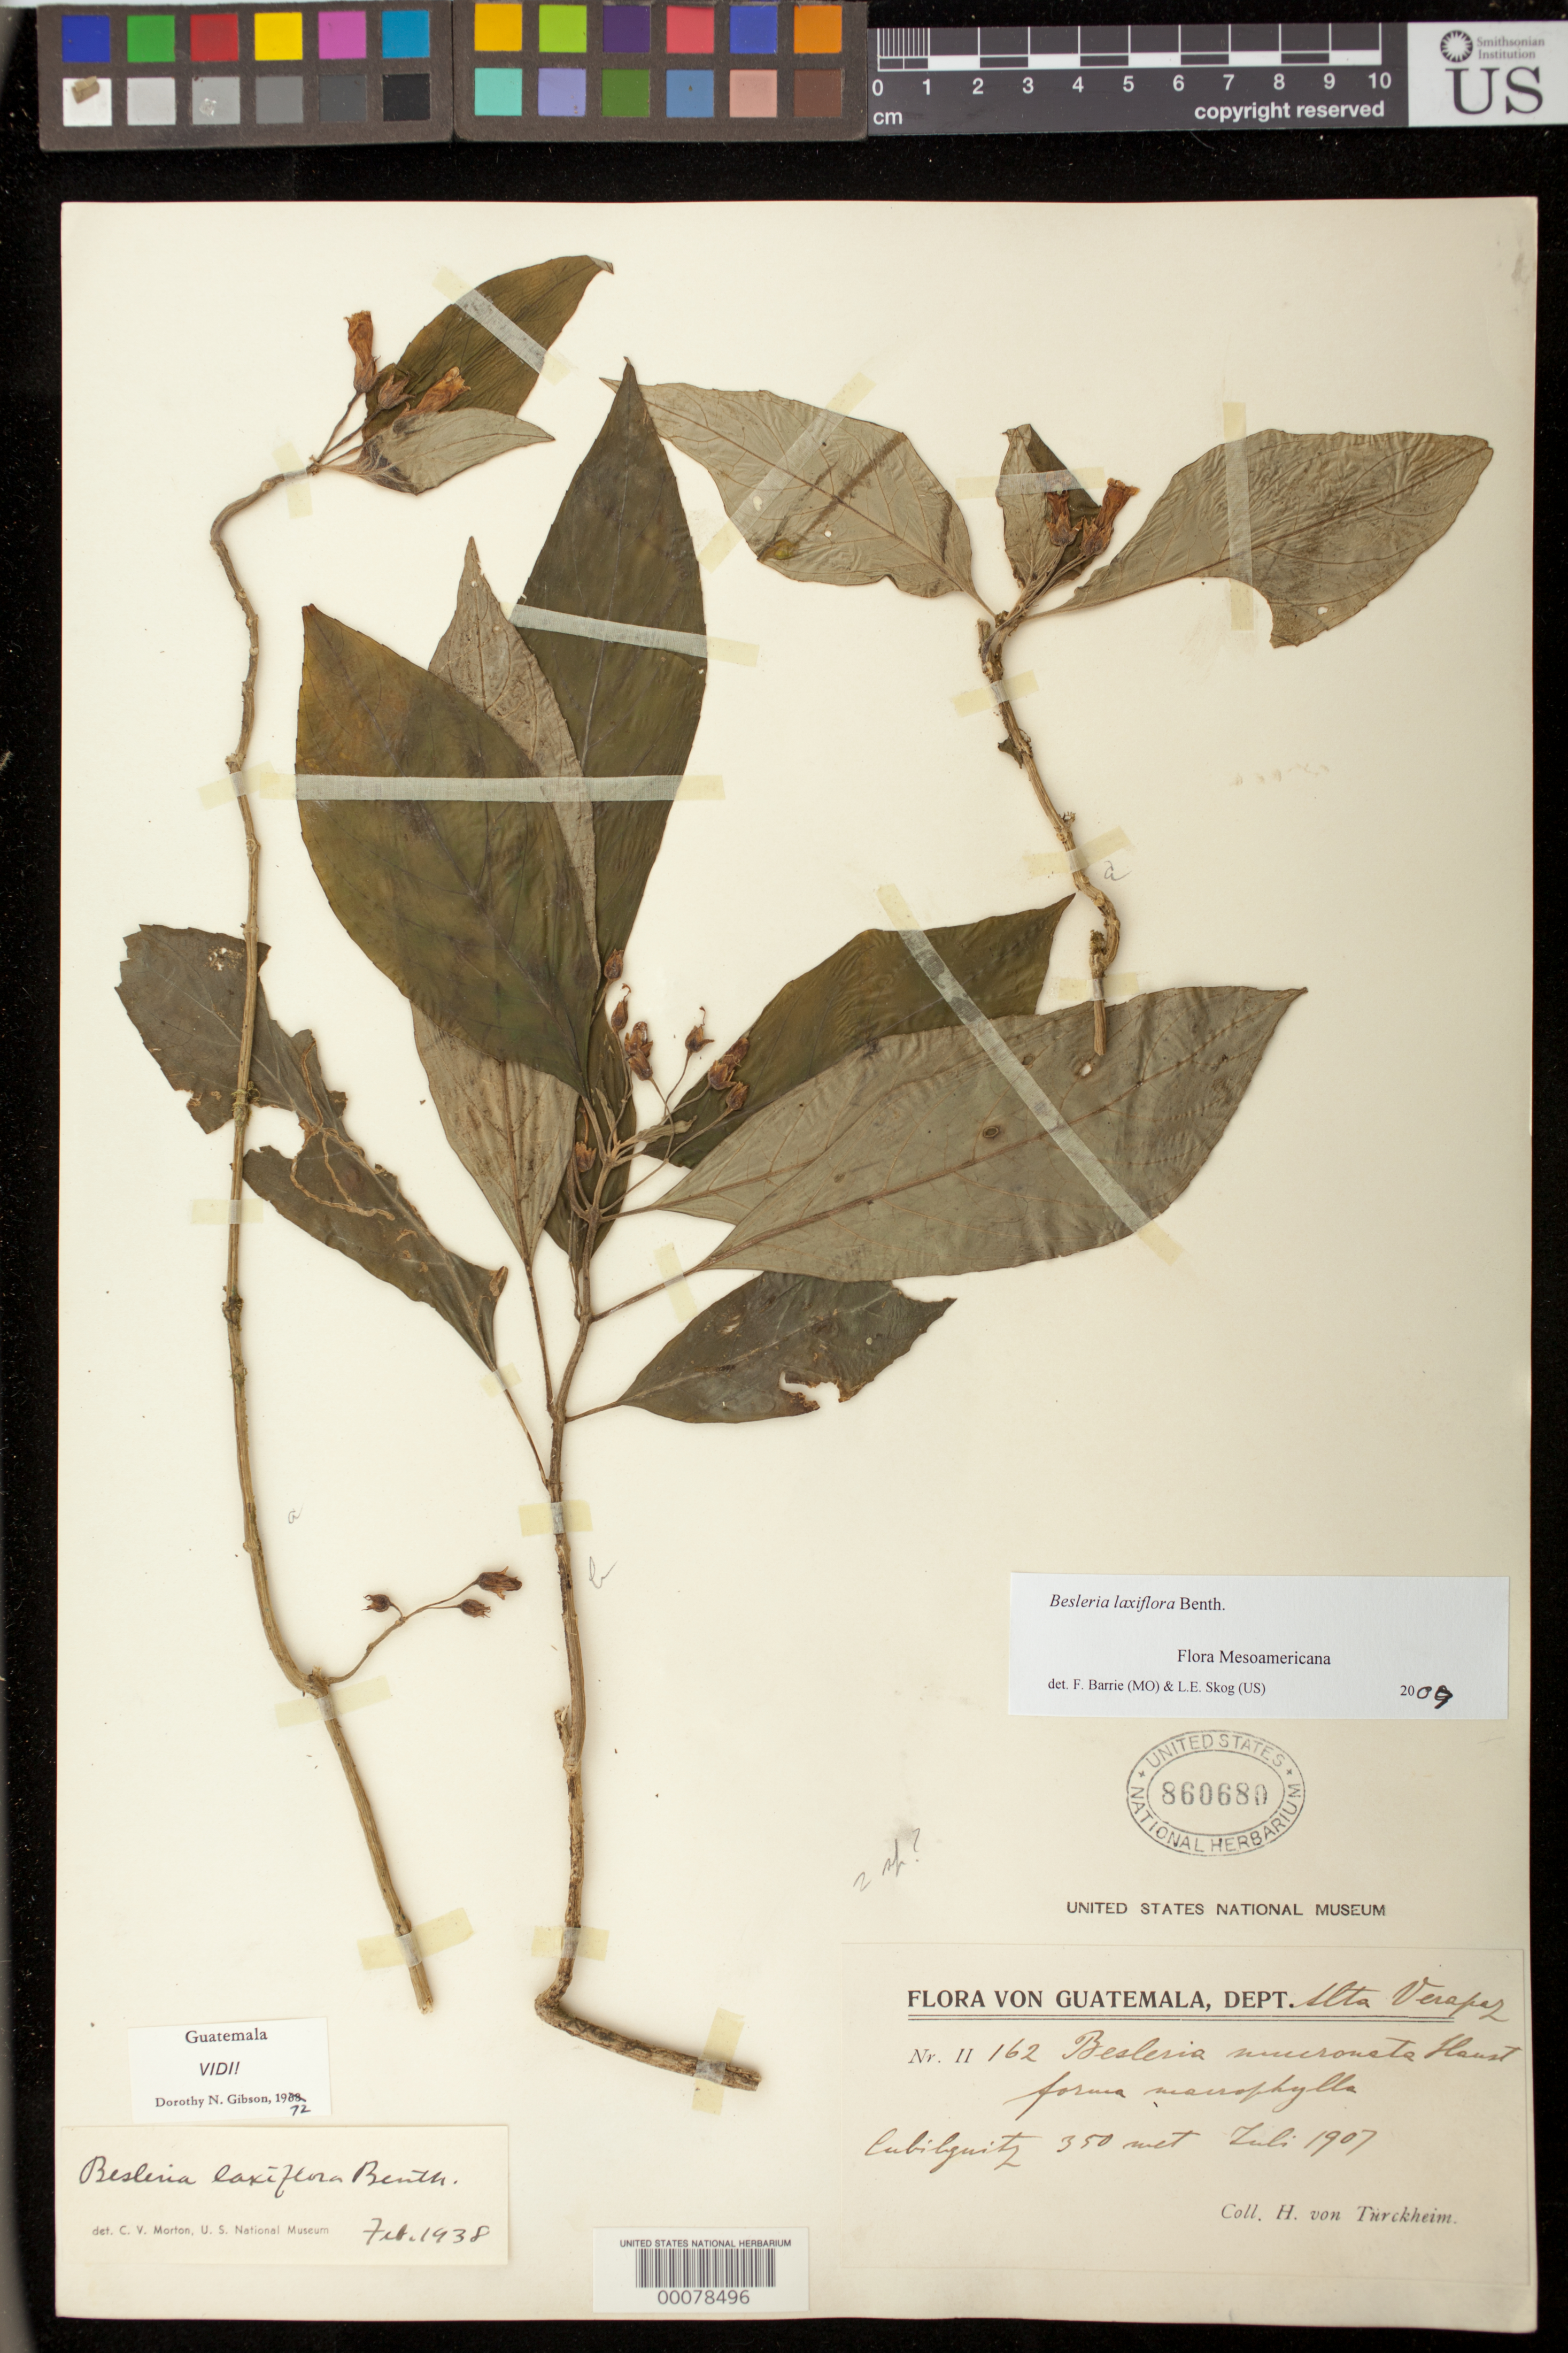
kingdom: Plantae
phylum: Tracheophyta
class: Magnoliopsida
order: Lamiales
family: Gesneriaceae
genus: Besleria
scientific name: Besleria laxiflora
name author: Benth.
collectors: H. von Türckheim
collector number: II 162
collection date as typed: Jul 1907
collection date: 1907-07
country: Guatemala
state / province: Alta Verapaz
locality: Cubilquitz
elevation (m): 350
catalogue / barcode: US 860680